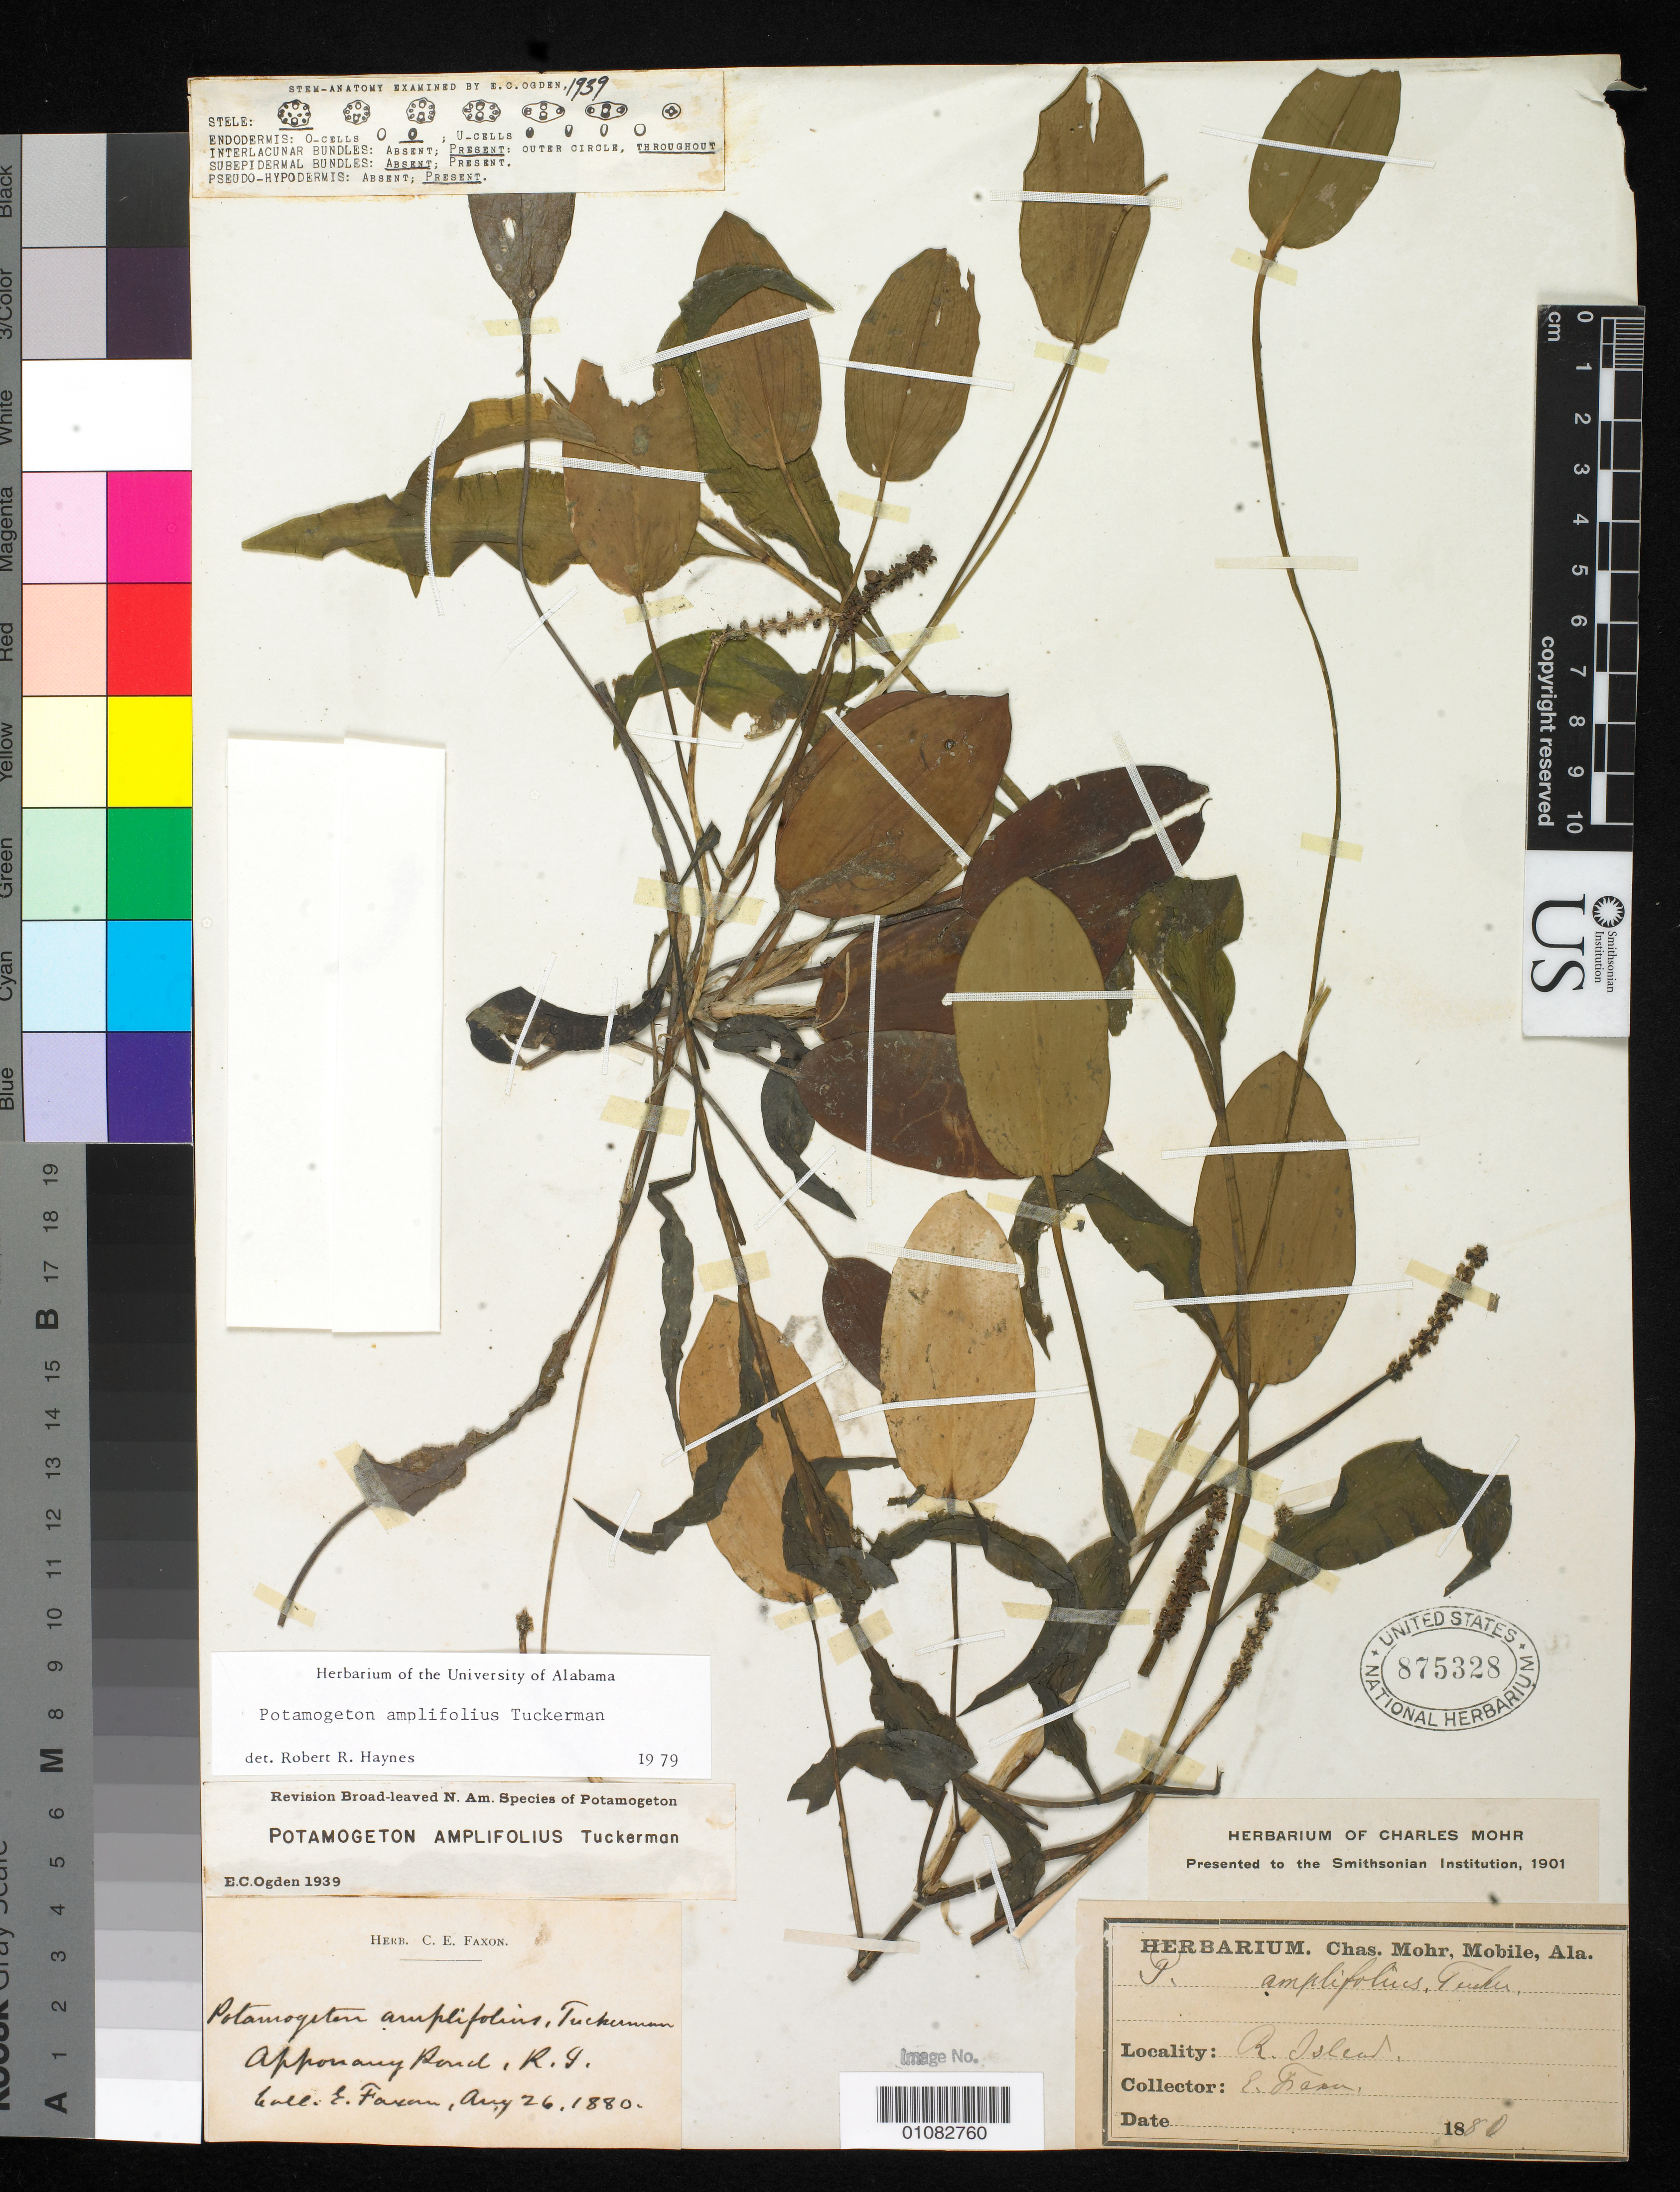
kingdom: Plantae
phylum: Tracheophyta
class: Liliopsida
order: Alismatales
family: Potamogetonaceae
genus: Potamogeton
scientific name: Potamogeton amplifolius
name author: Tuckerm.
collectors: E. Faxon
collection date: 1880-08-26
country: United States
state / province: Rhode Island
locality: Apponany Pond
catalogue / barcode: US 875328